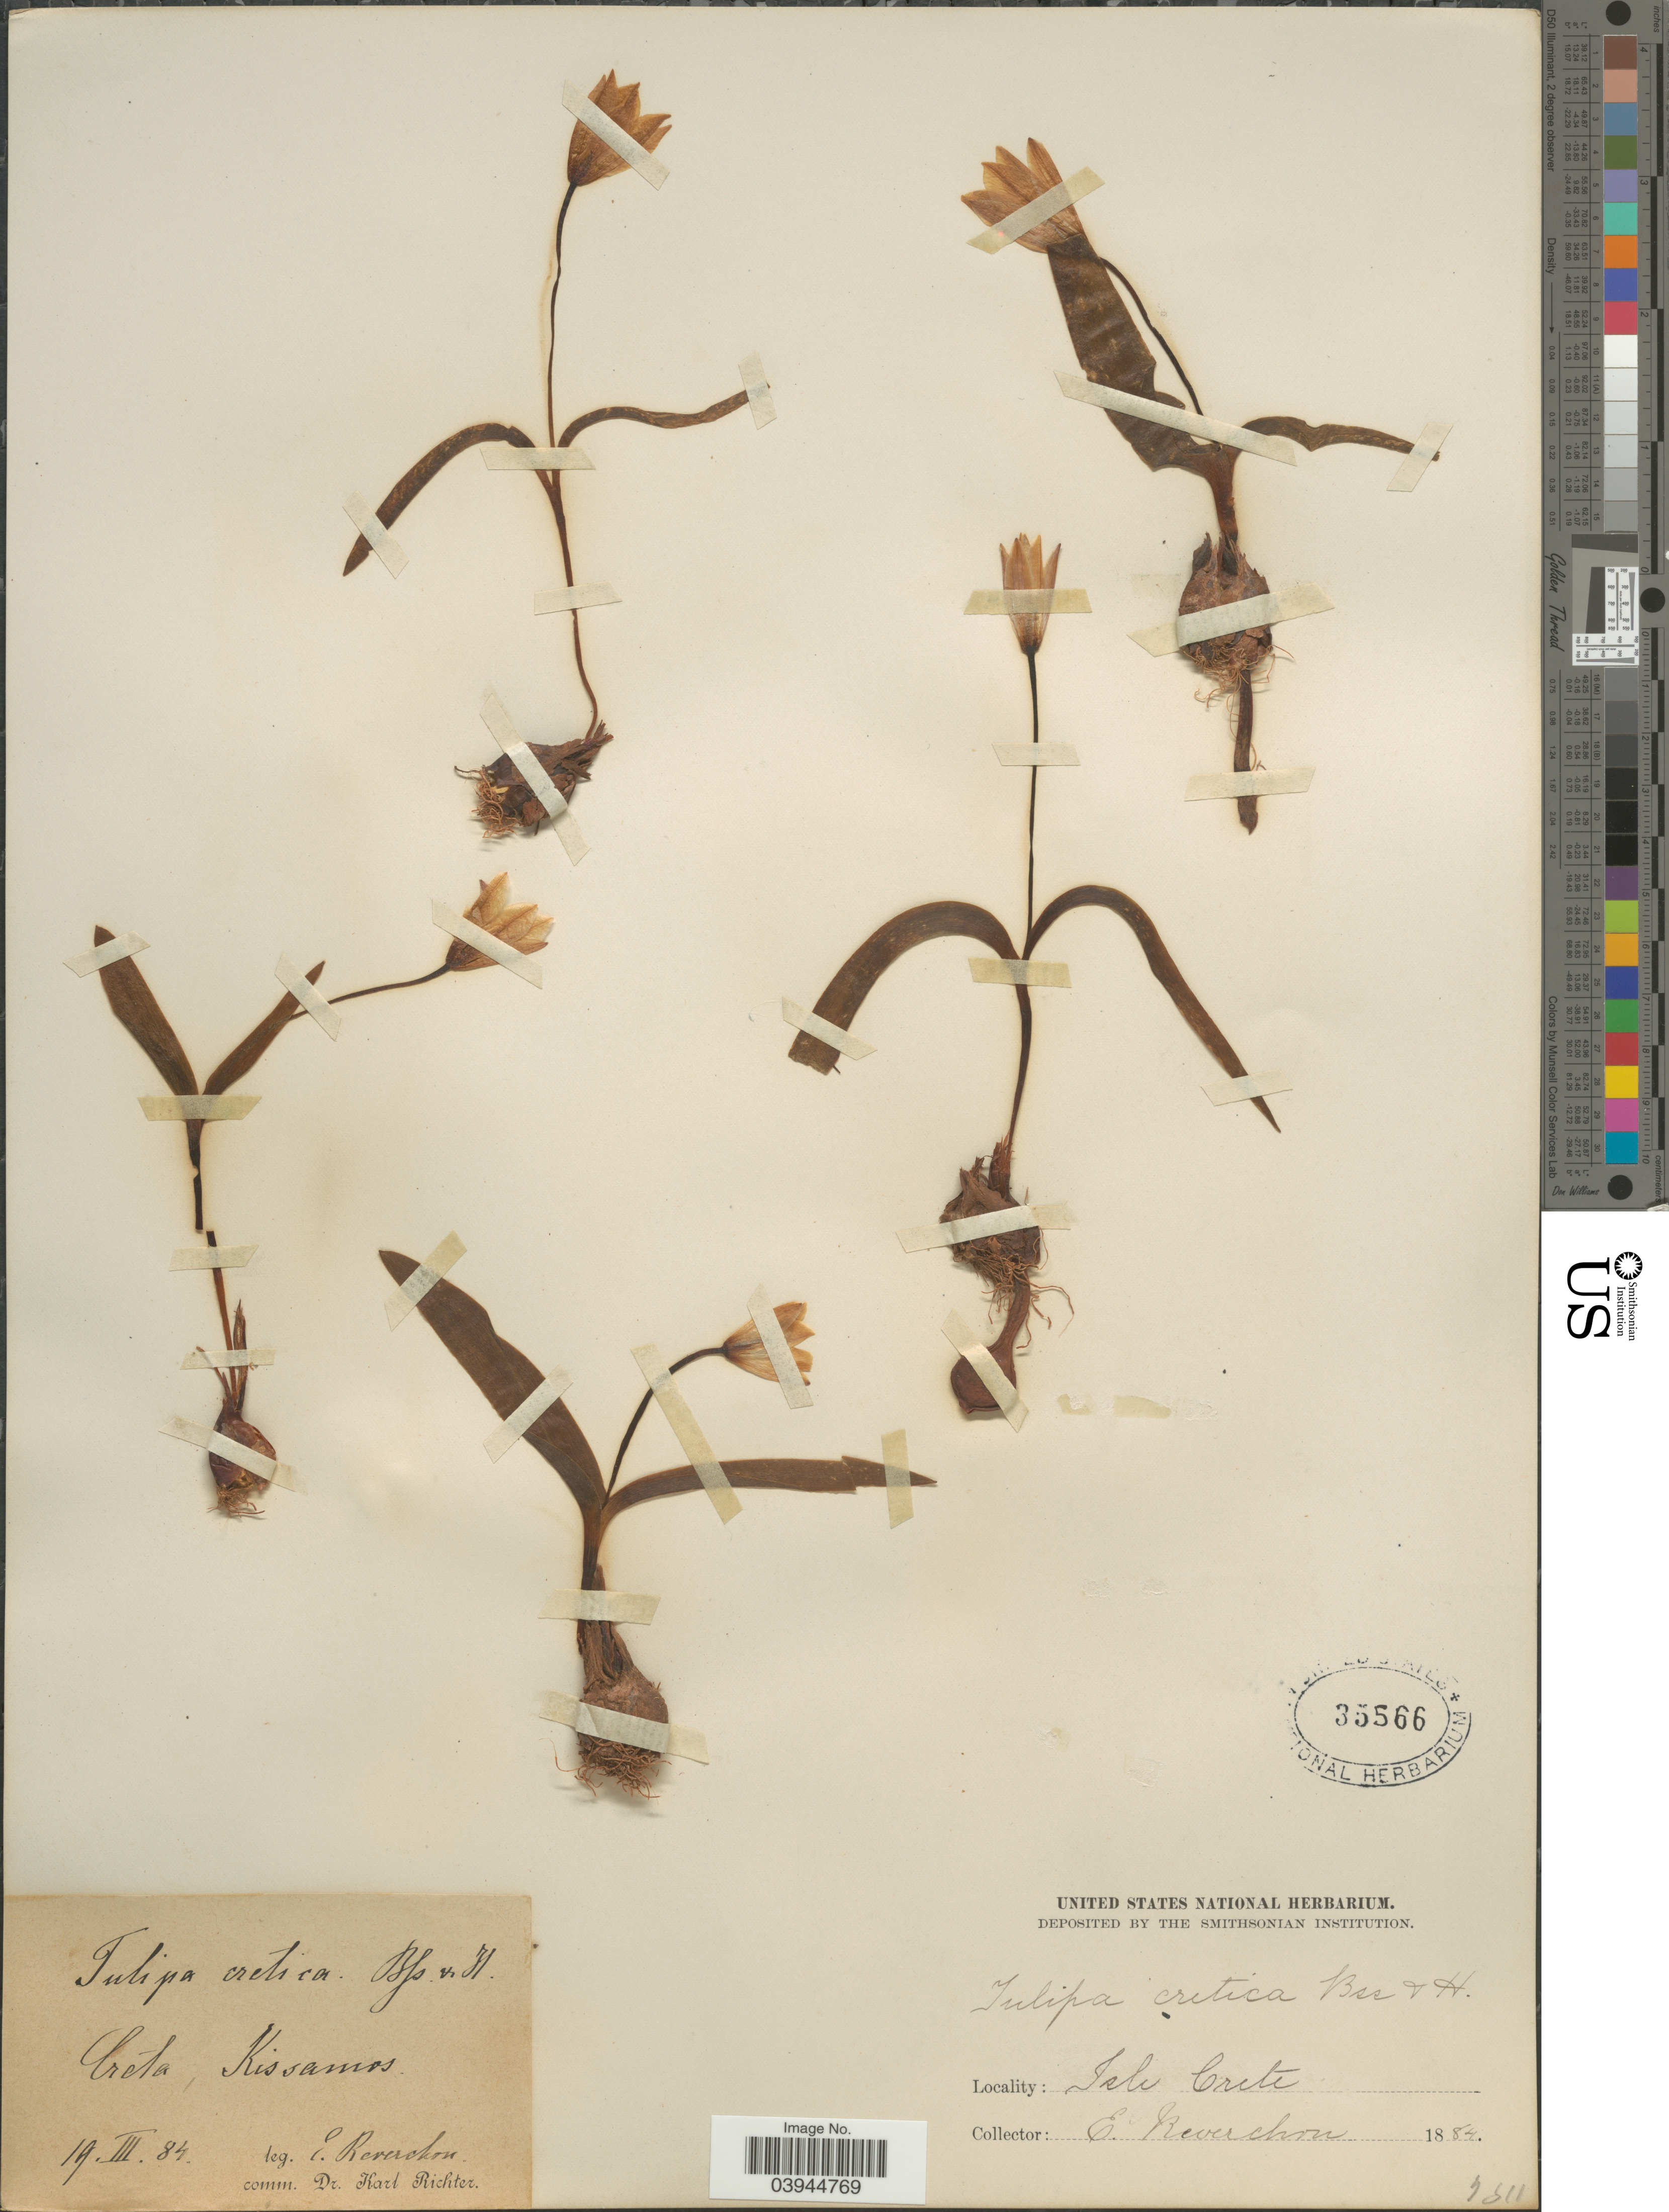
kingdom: Plantae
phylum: Tracheophyta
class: Liliopsida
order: Liliales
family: Liliaceae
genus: Tulipa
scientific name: Tulipa cretica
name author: Boiss. & Heldr.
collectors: E. Reverchon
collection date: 1884-03-19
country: Greece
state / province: Crete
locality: Isle Crete. Kissamos.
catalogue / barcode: US 35566